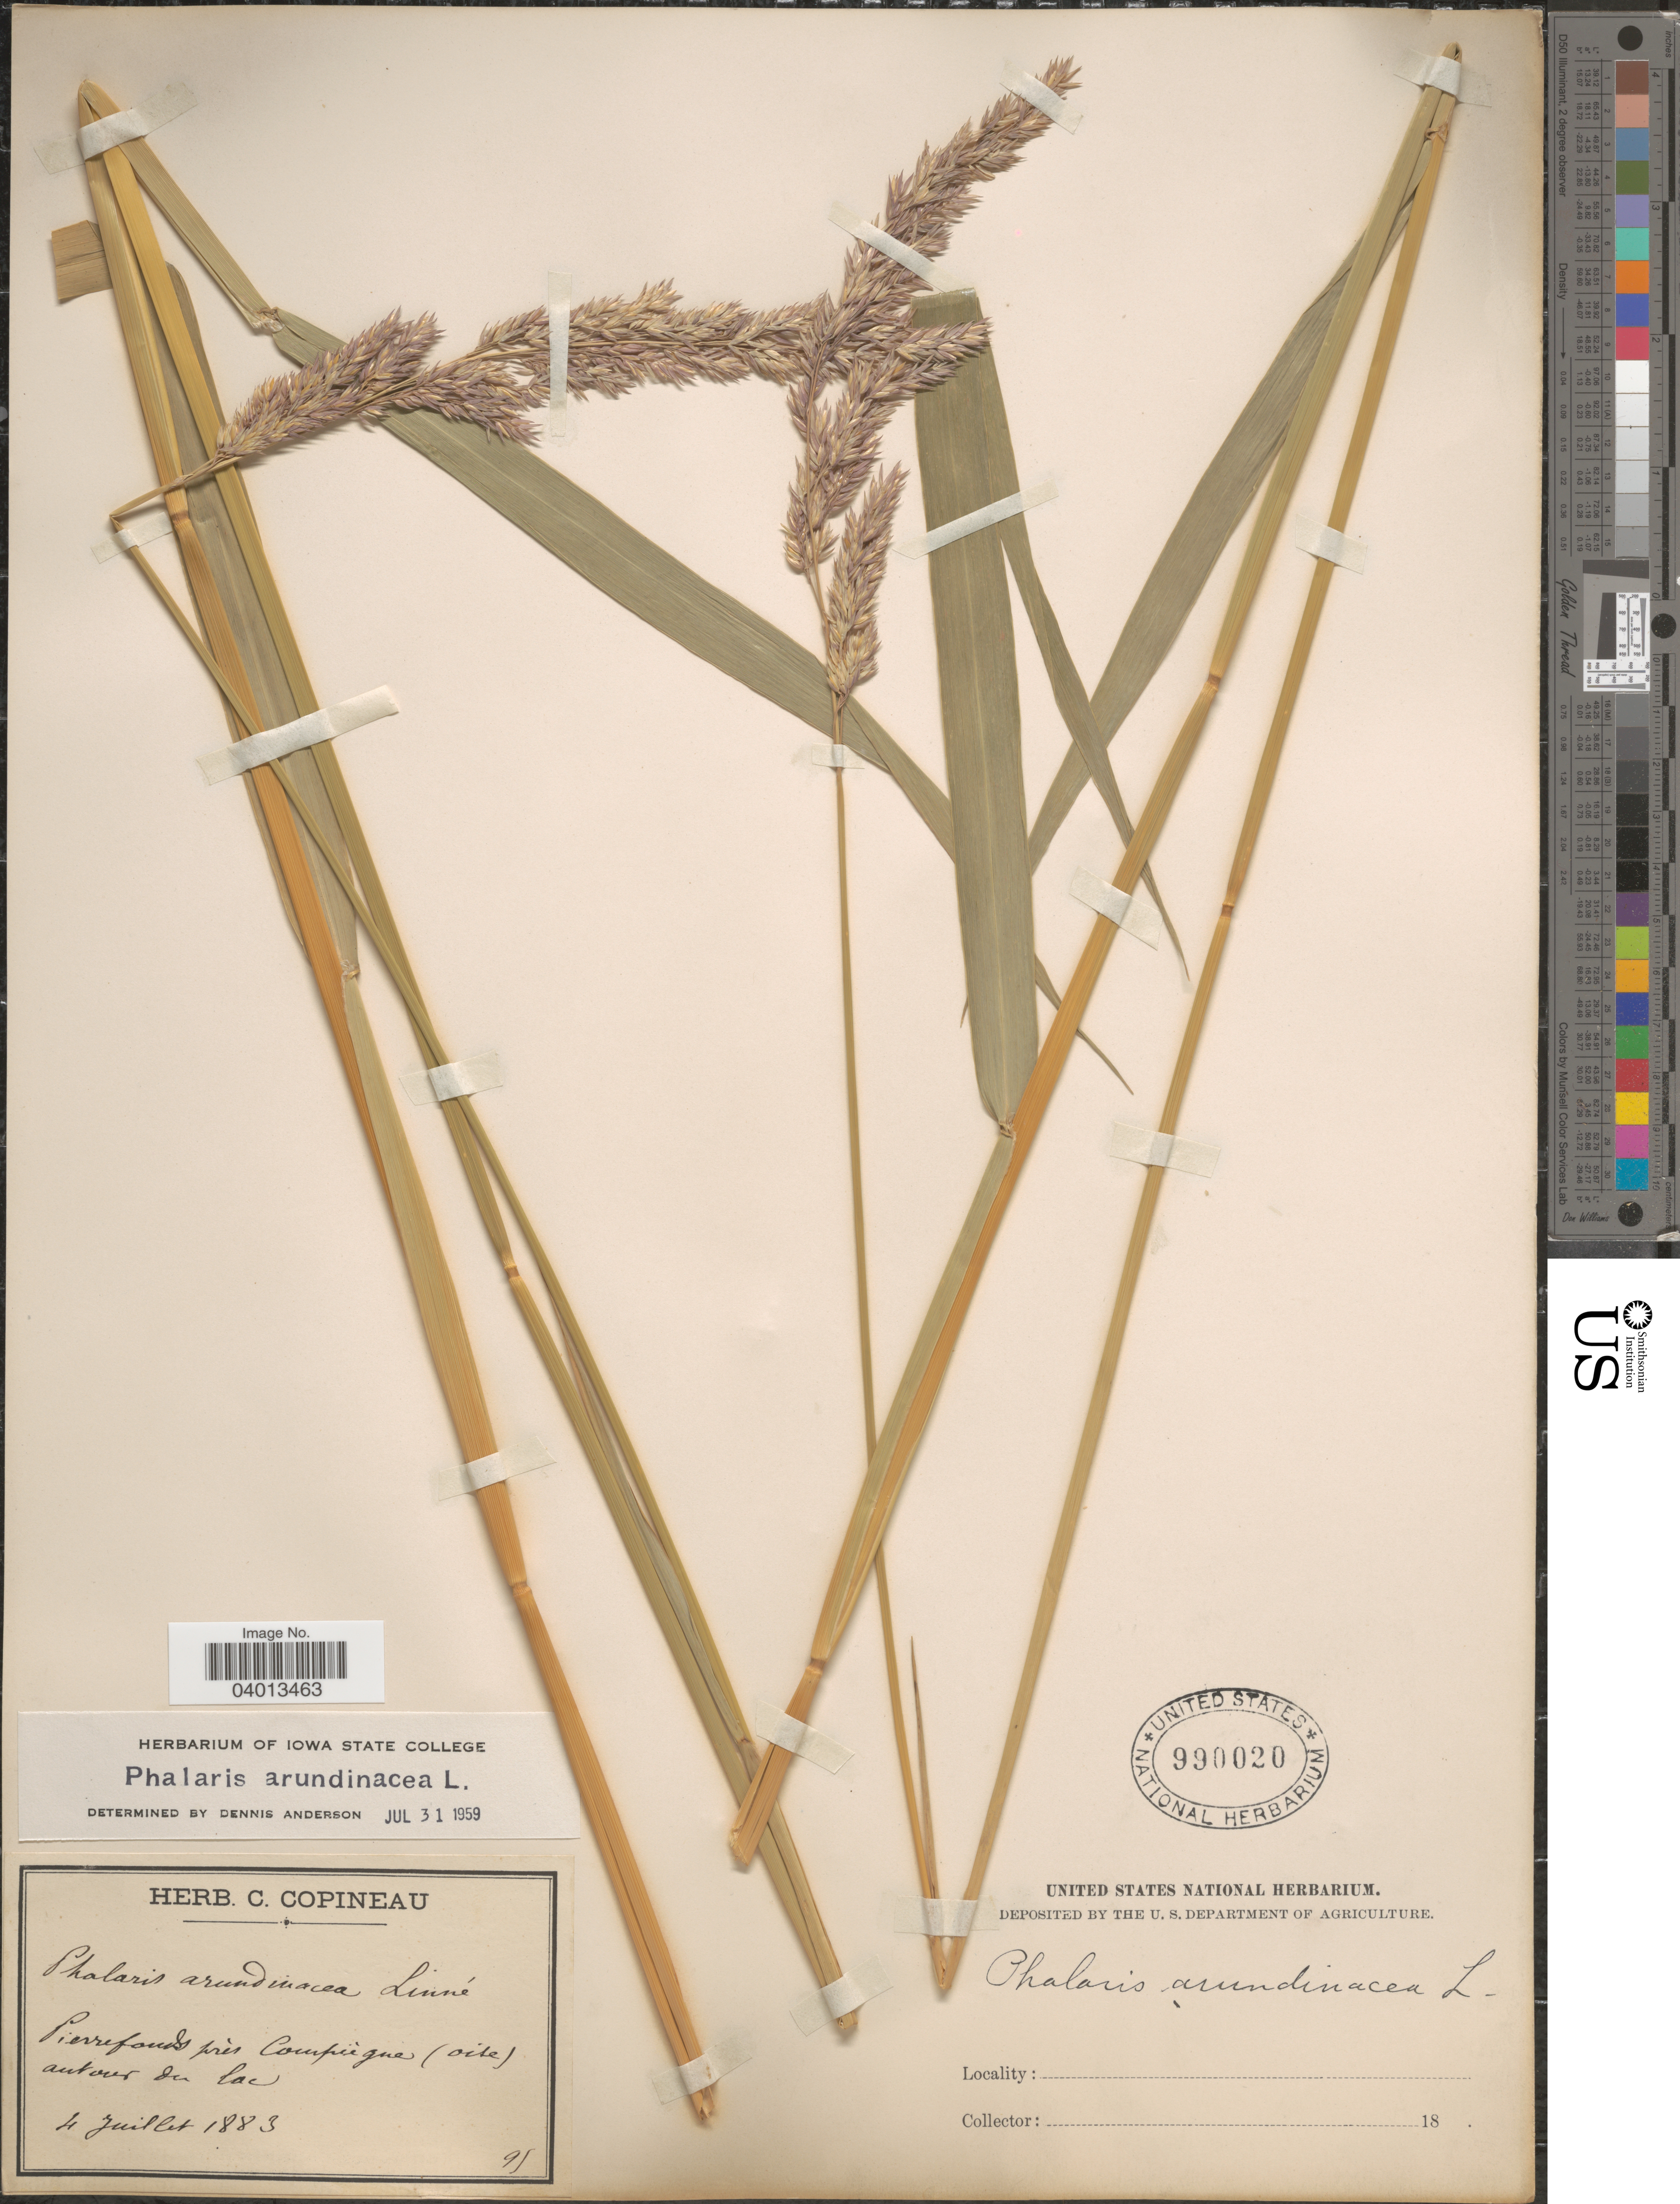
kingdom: Plantae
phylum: Tracheophyta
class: Liliopsida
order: Poales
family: Poaceae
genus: Phalaris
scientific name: Phalaris arundinacea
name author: L.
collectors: ex herb. C. Copineau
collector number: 95*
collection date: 1883-07-04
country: France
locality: Pierrefonds près Compiègne (Oise) autour da lac.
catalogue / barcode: US 990020